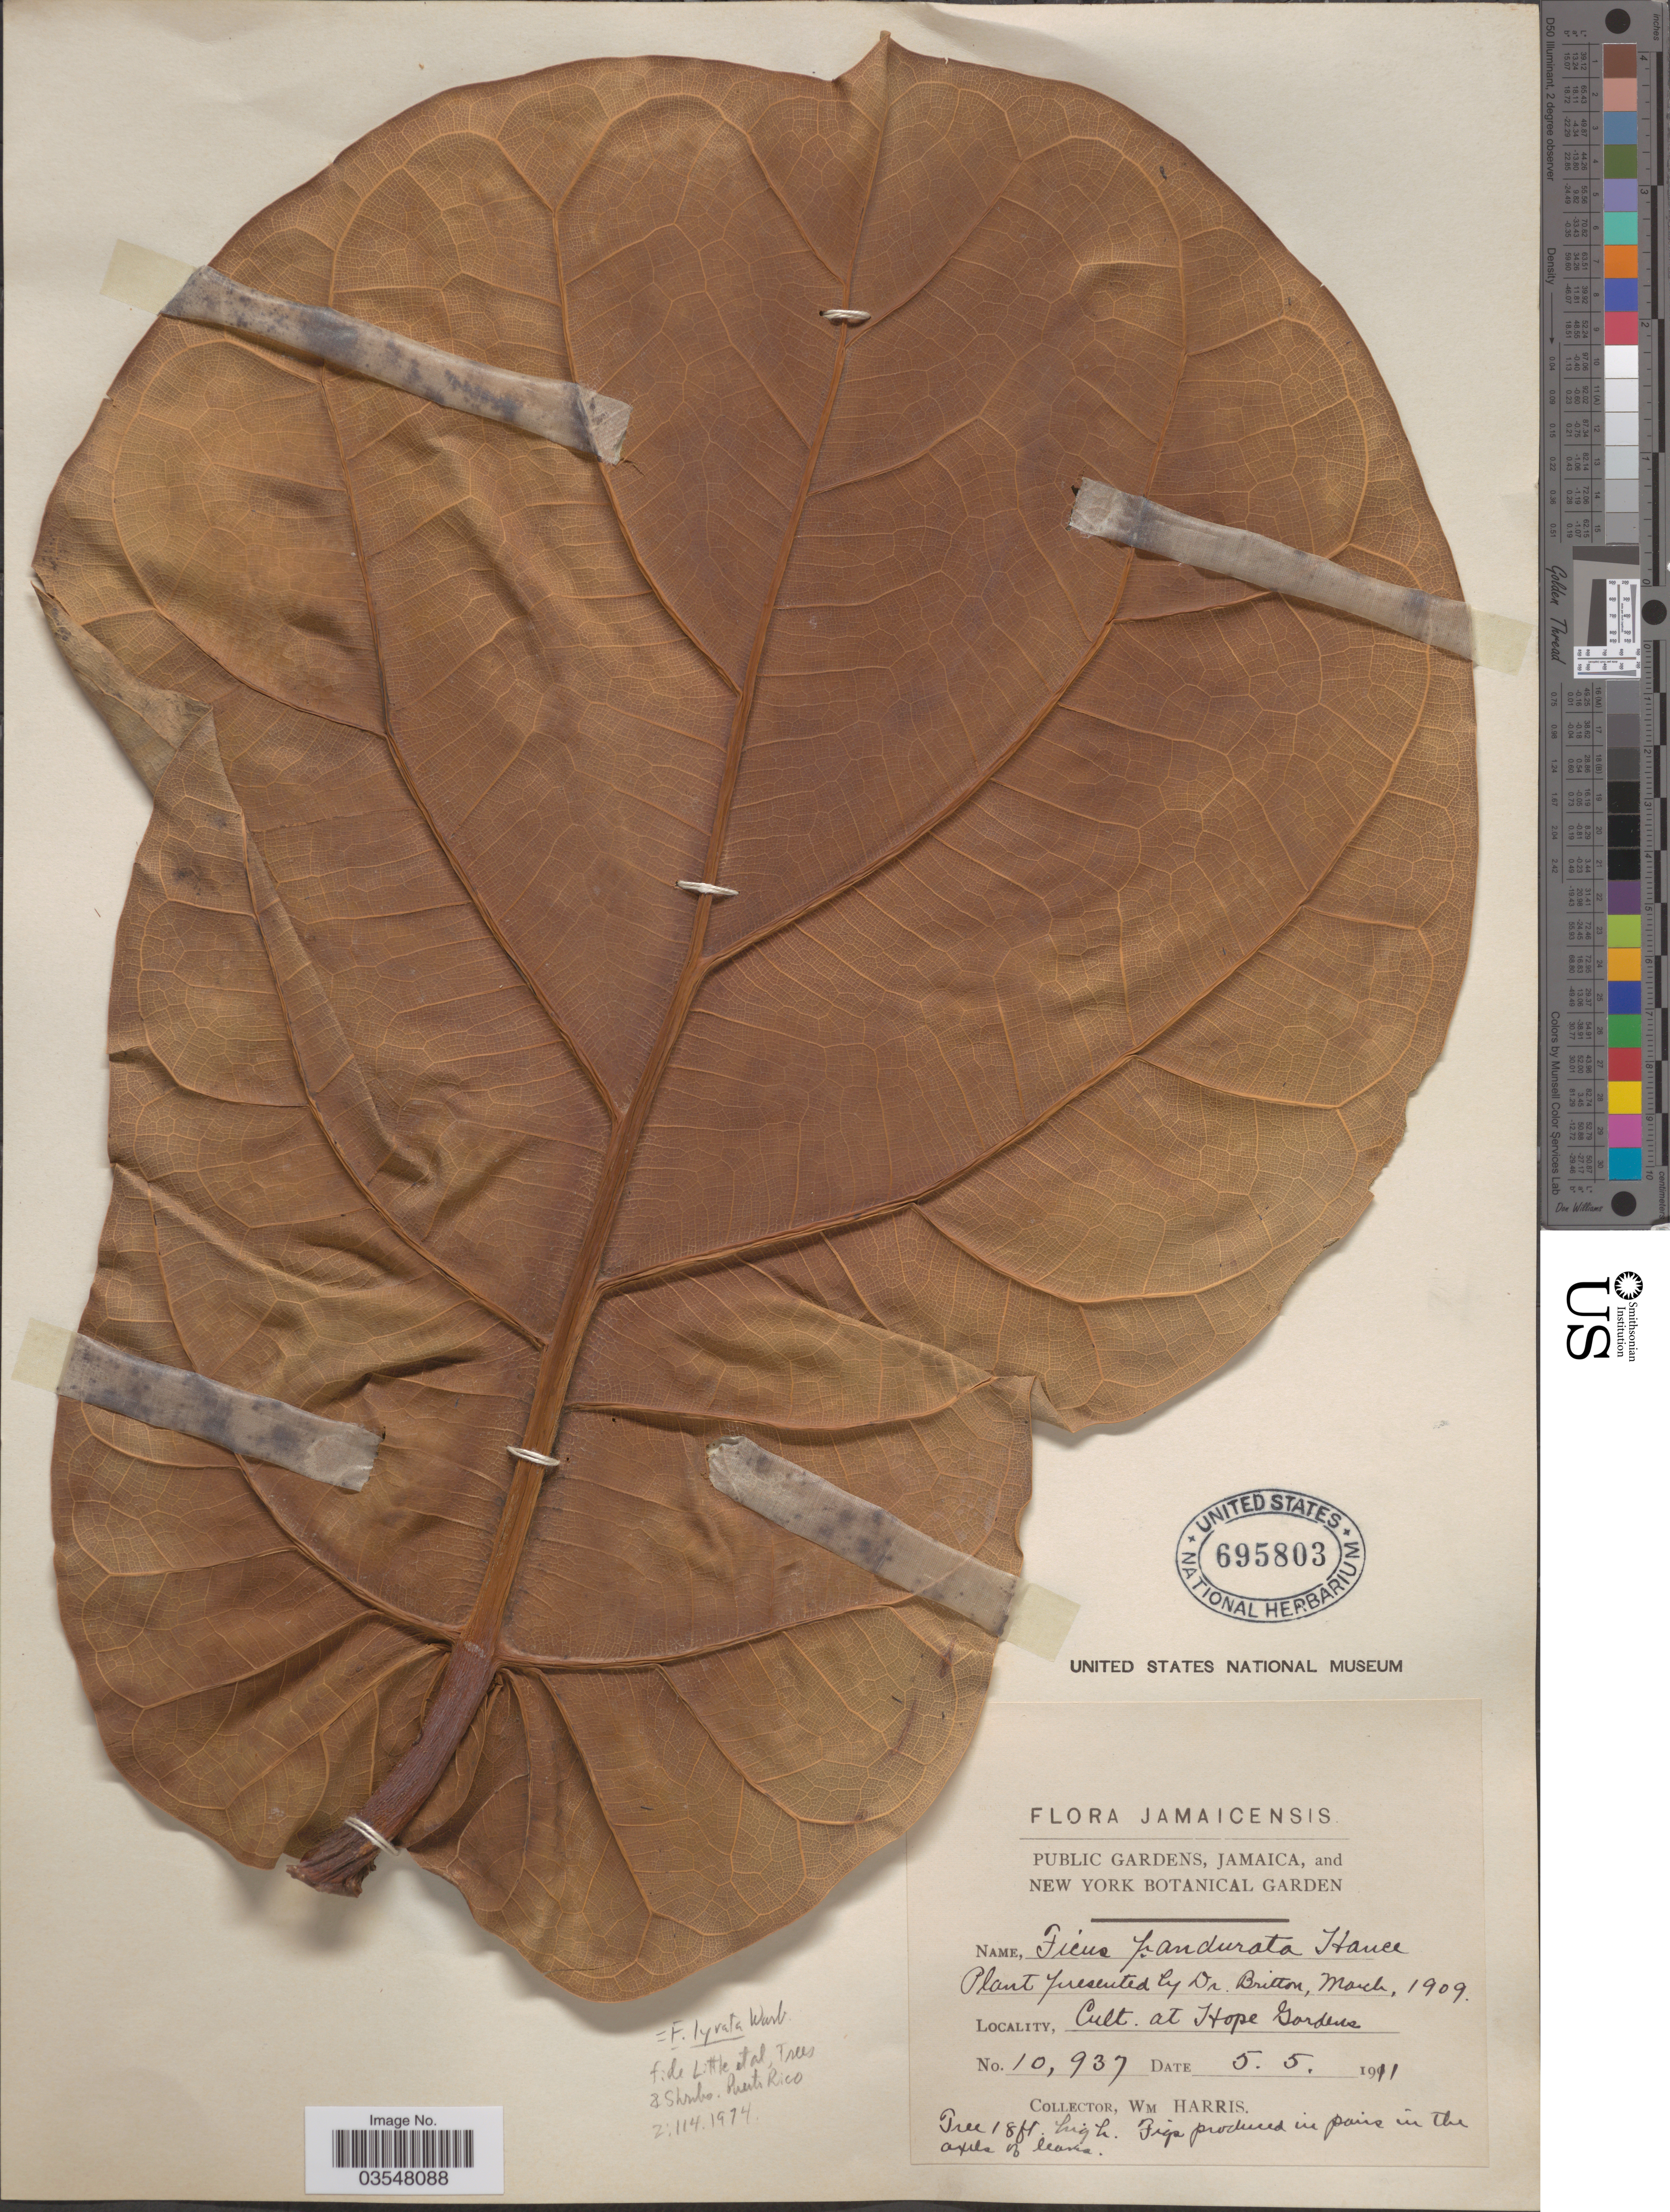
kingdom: Plantae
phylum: Tracheophyta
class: Magnoliopsida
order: Rosales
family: Moraceae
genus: Ficus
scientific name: Ficus lyrata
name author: Warb.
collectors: W. H. Harris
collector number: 10937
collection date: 1911-05-05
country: Jamaica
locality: Cult. at Hope Gardens.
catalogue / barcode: US 695803